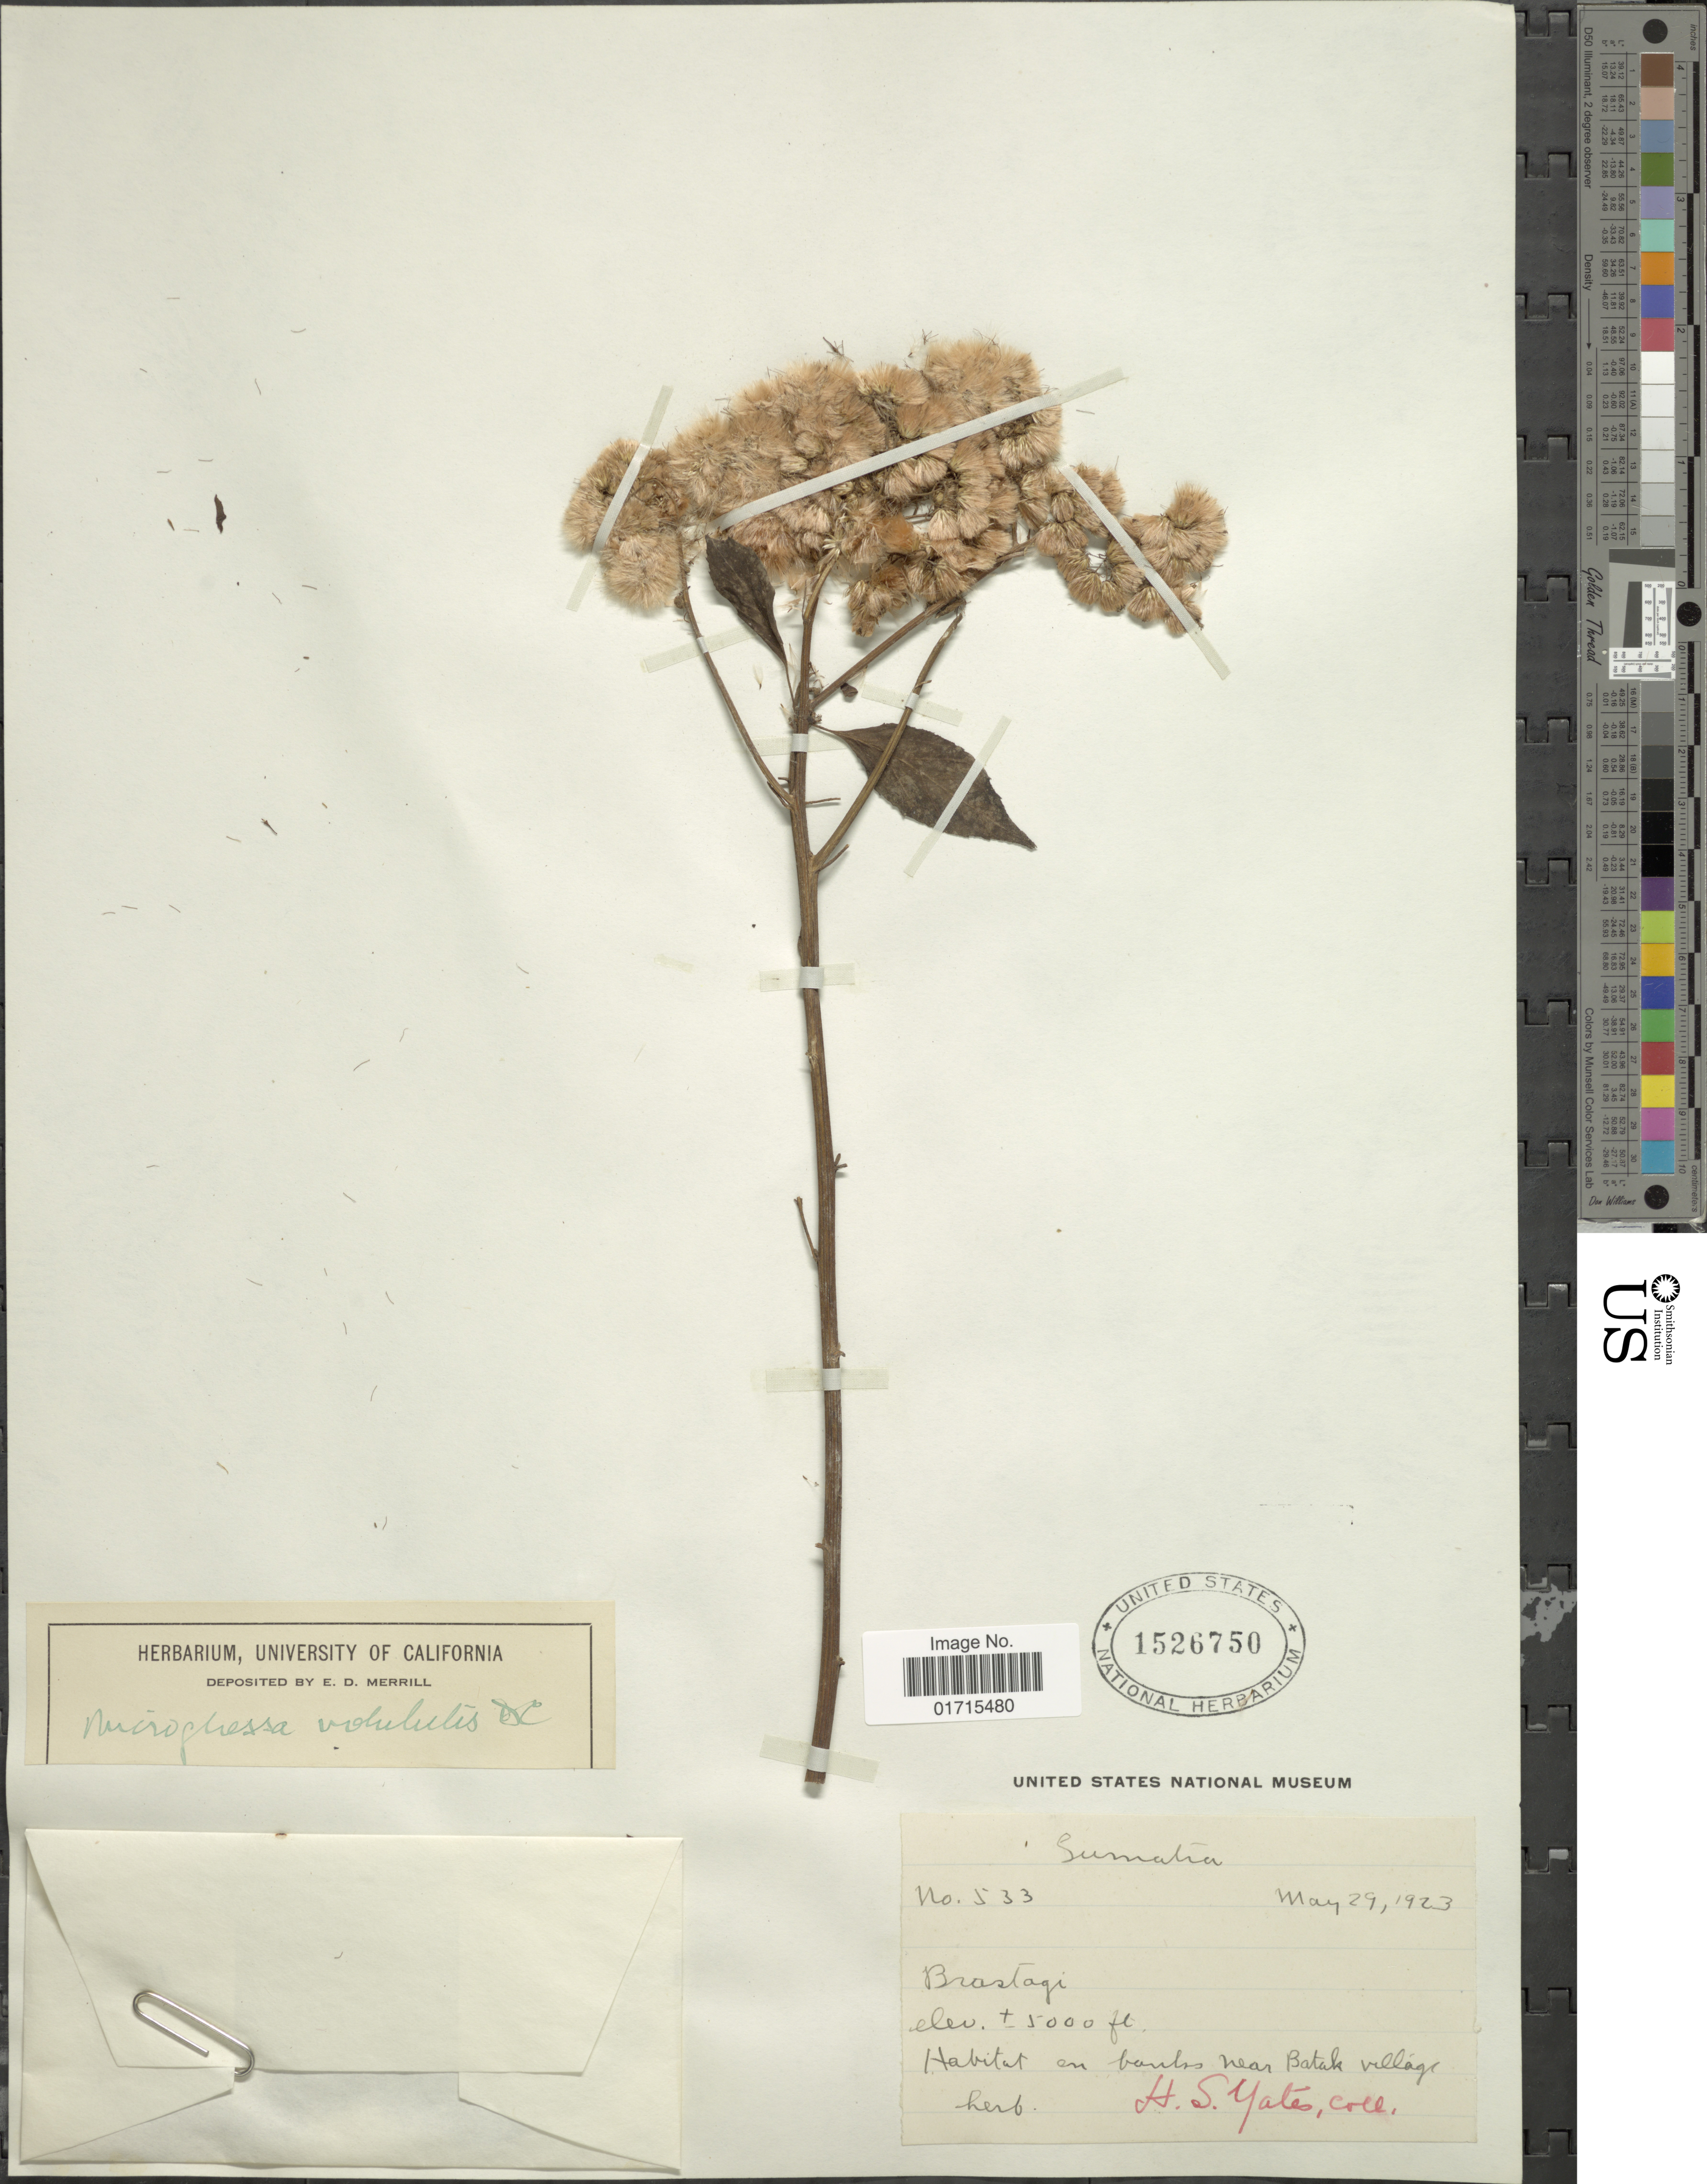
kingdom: Plantae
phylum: Tracheophyta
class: Magnoliopsida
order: Asterales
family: Asteraceae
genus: Microglossa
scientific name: Microglossa pyrifolia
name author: (Lam.) Kuntze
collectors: H. S. Yates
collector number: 533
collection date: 1923-05-29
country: Indonesia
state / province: Sumatra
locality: Sumatra. Habitat en banks near Batak village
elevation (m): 1524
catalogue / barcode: US 1526750